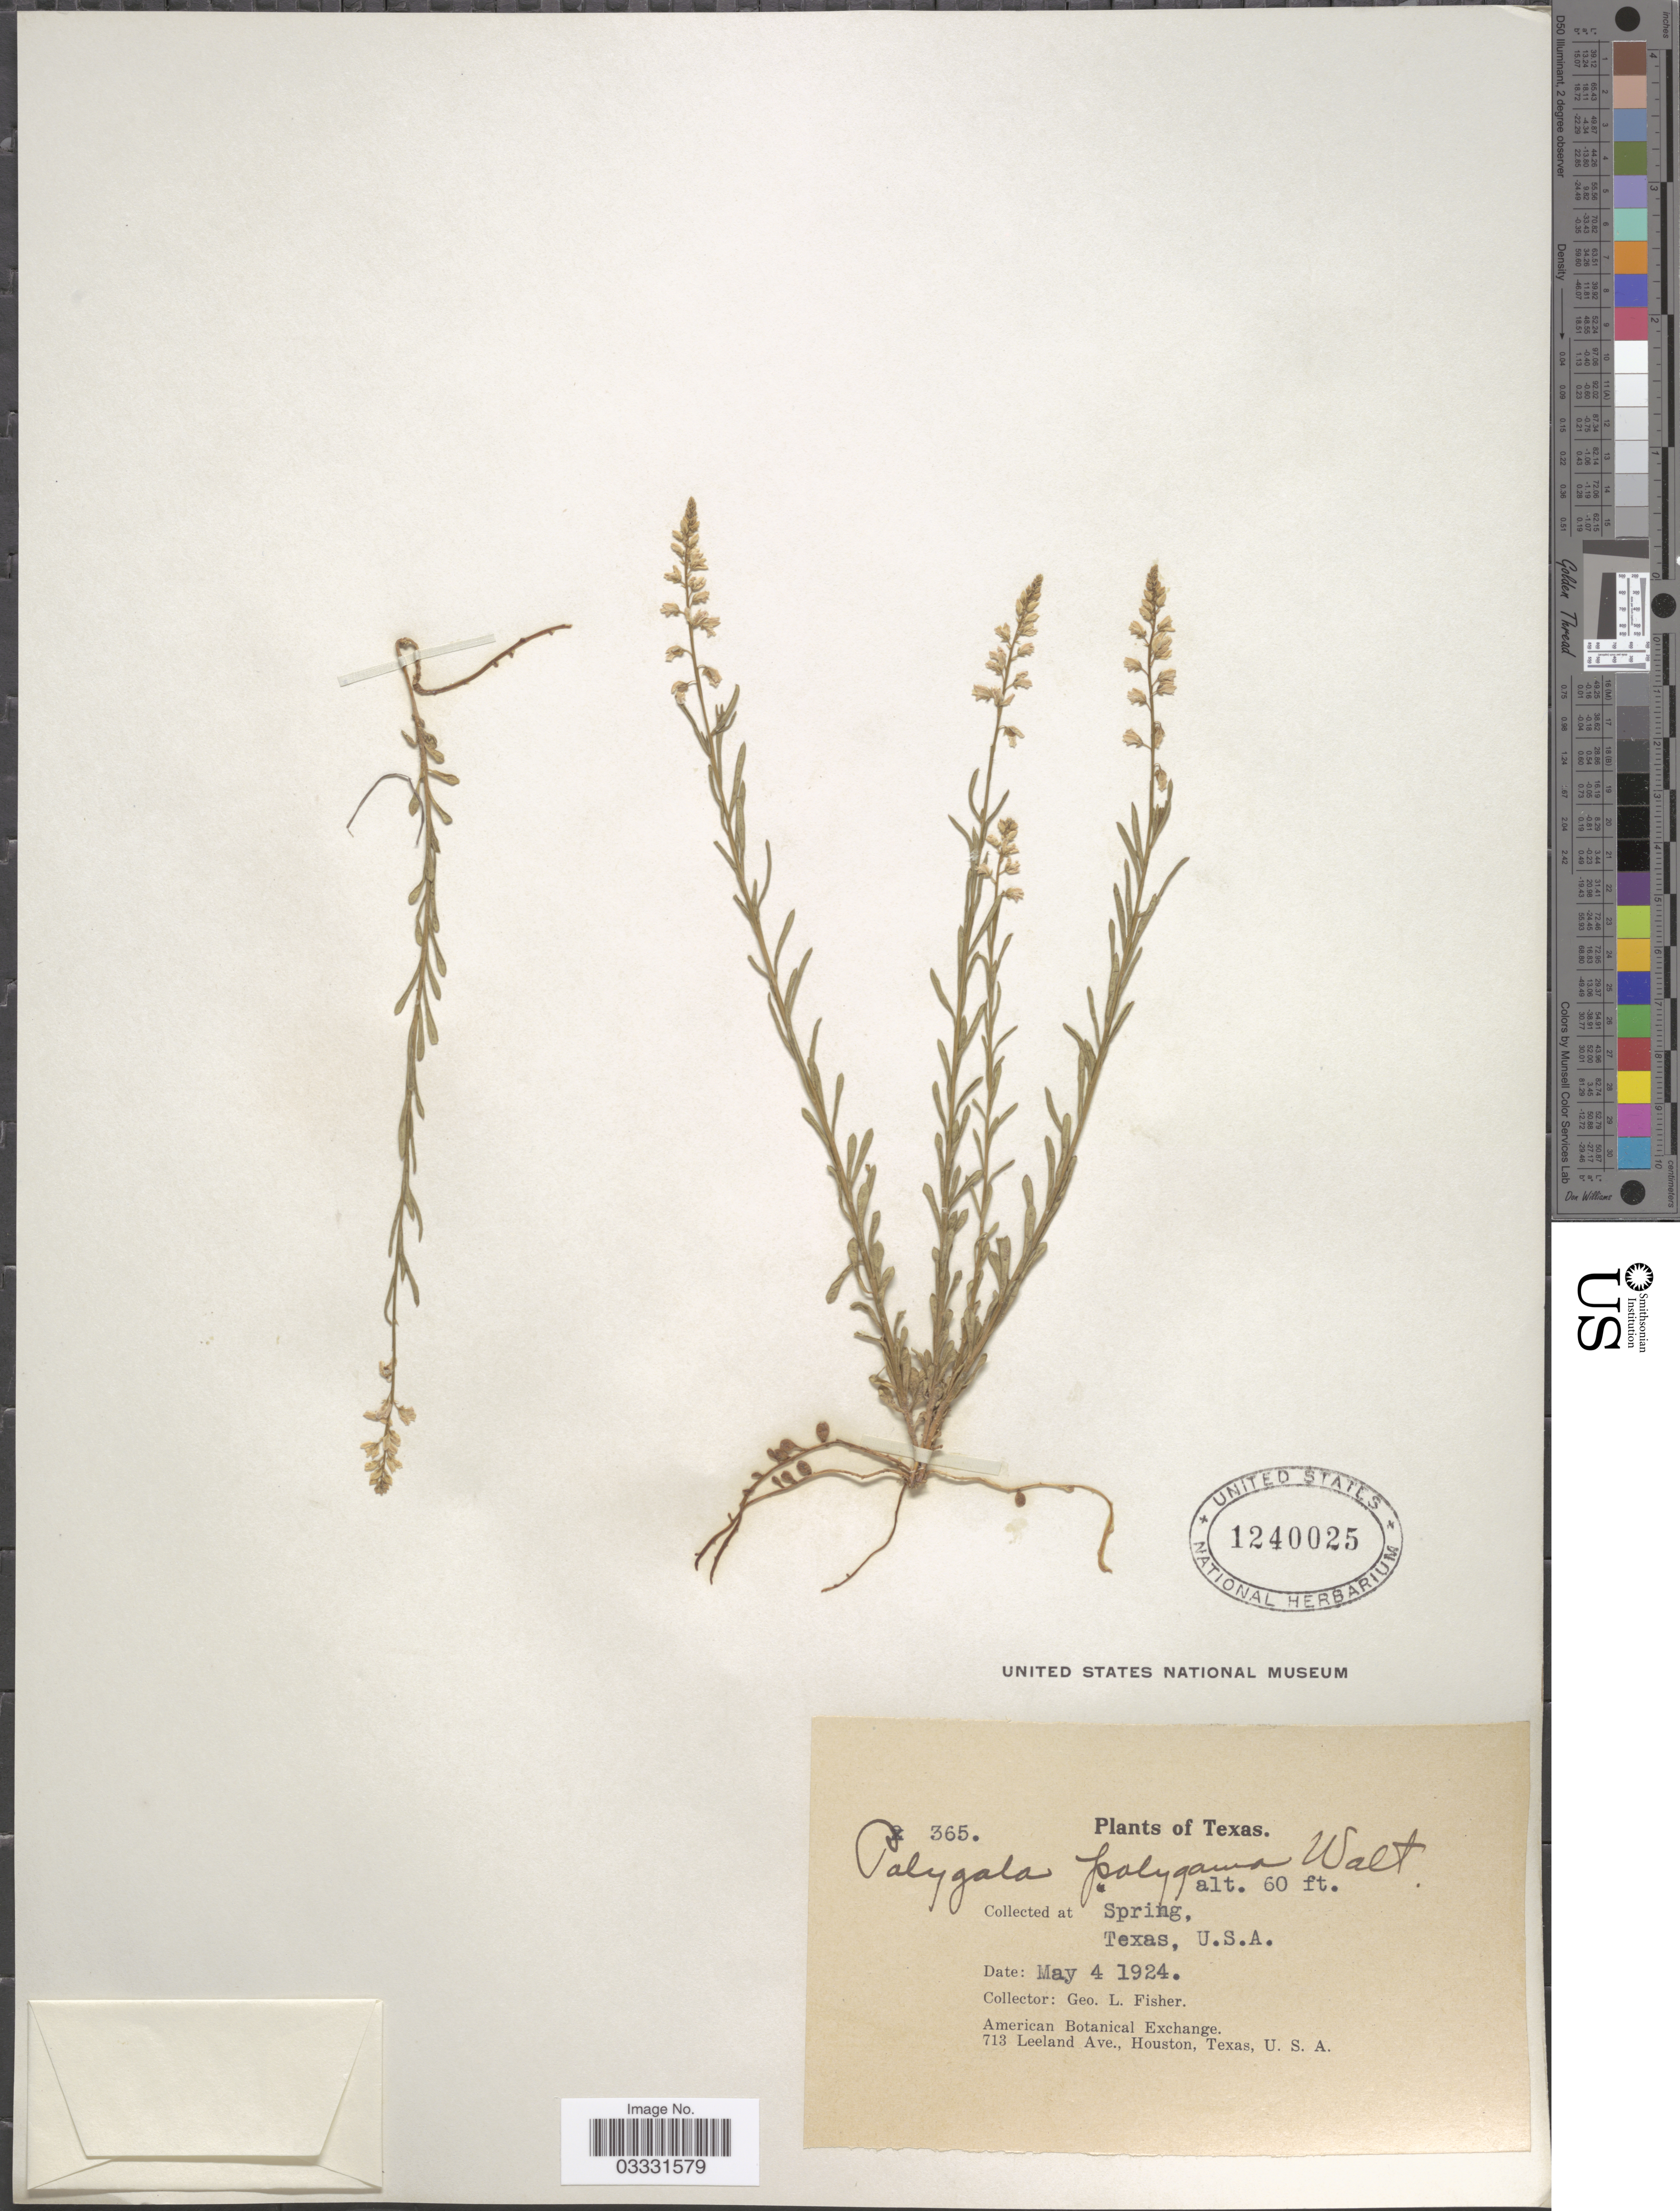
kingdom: Plantae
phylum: Tracheophyta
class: Magnoliopsida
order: Fabales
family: Polygalaceae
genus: Polygala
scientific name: Polygala polygama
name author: Walter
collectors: G. L. Fisher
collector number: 365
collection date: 1924-05-04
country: United States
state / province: Texas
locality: Spring.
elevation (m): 18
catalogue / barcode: US 1240025